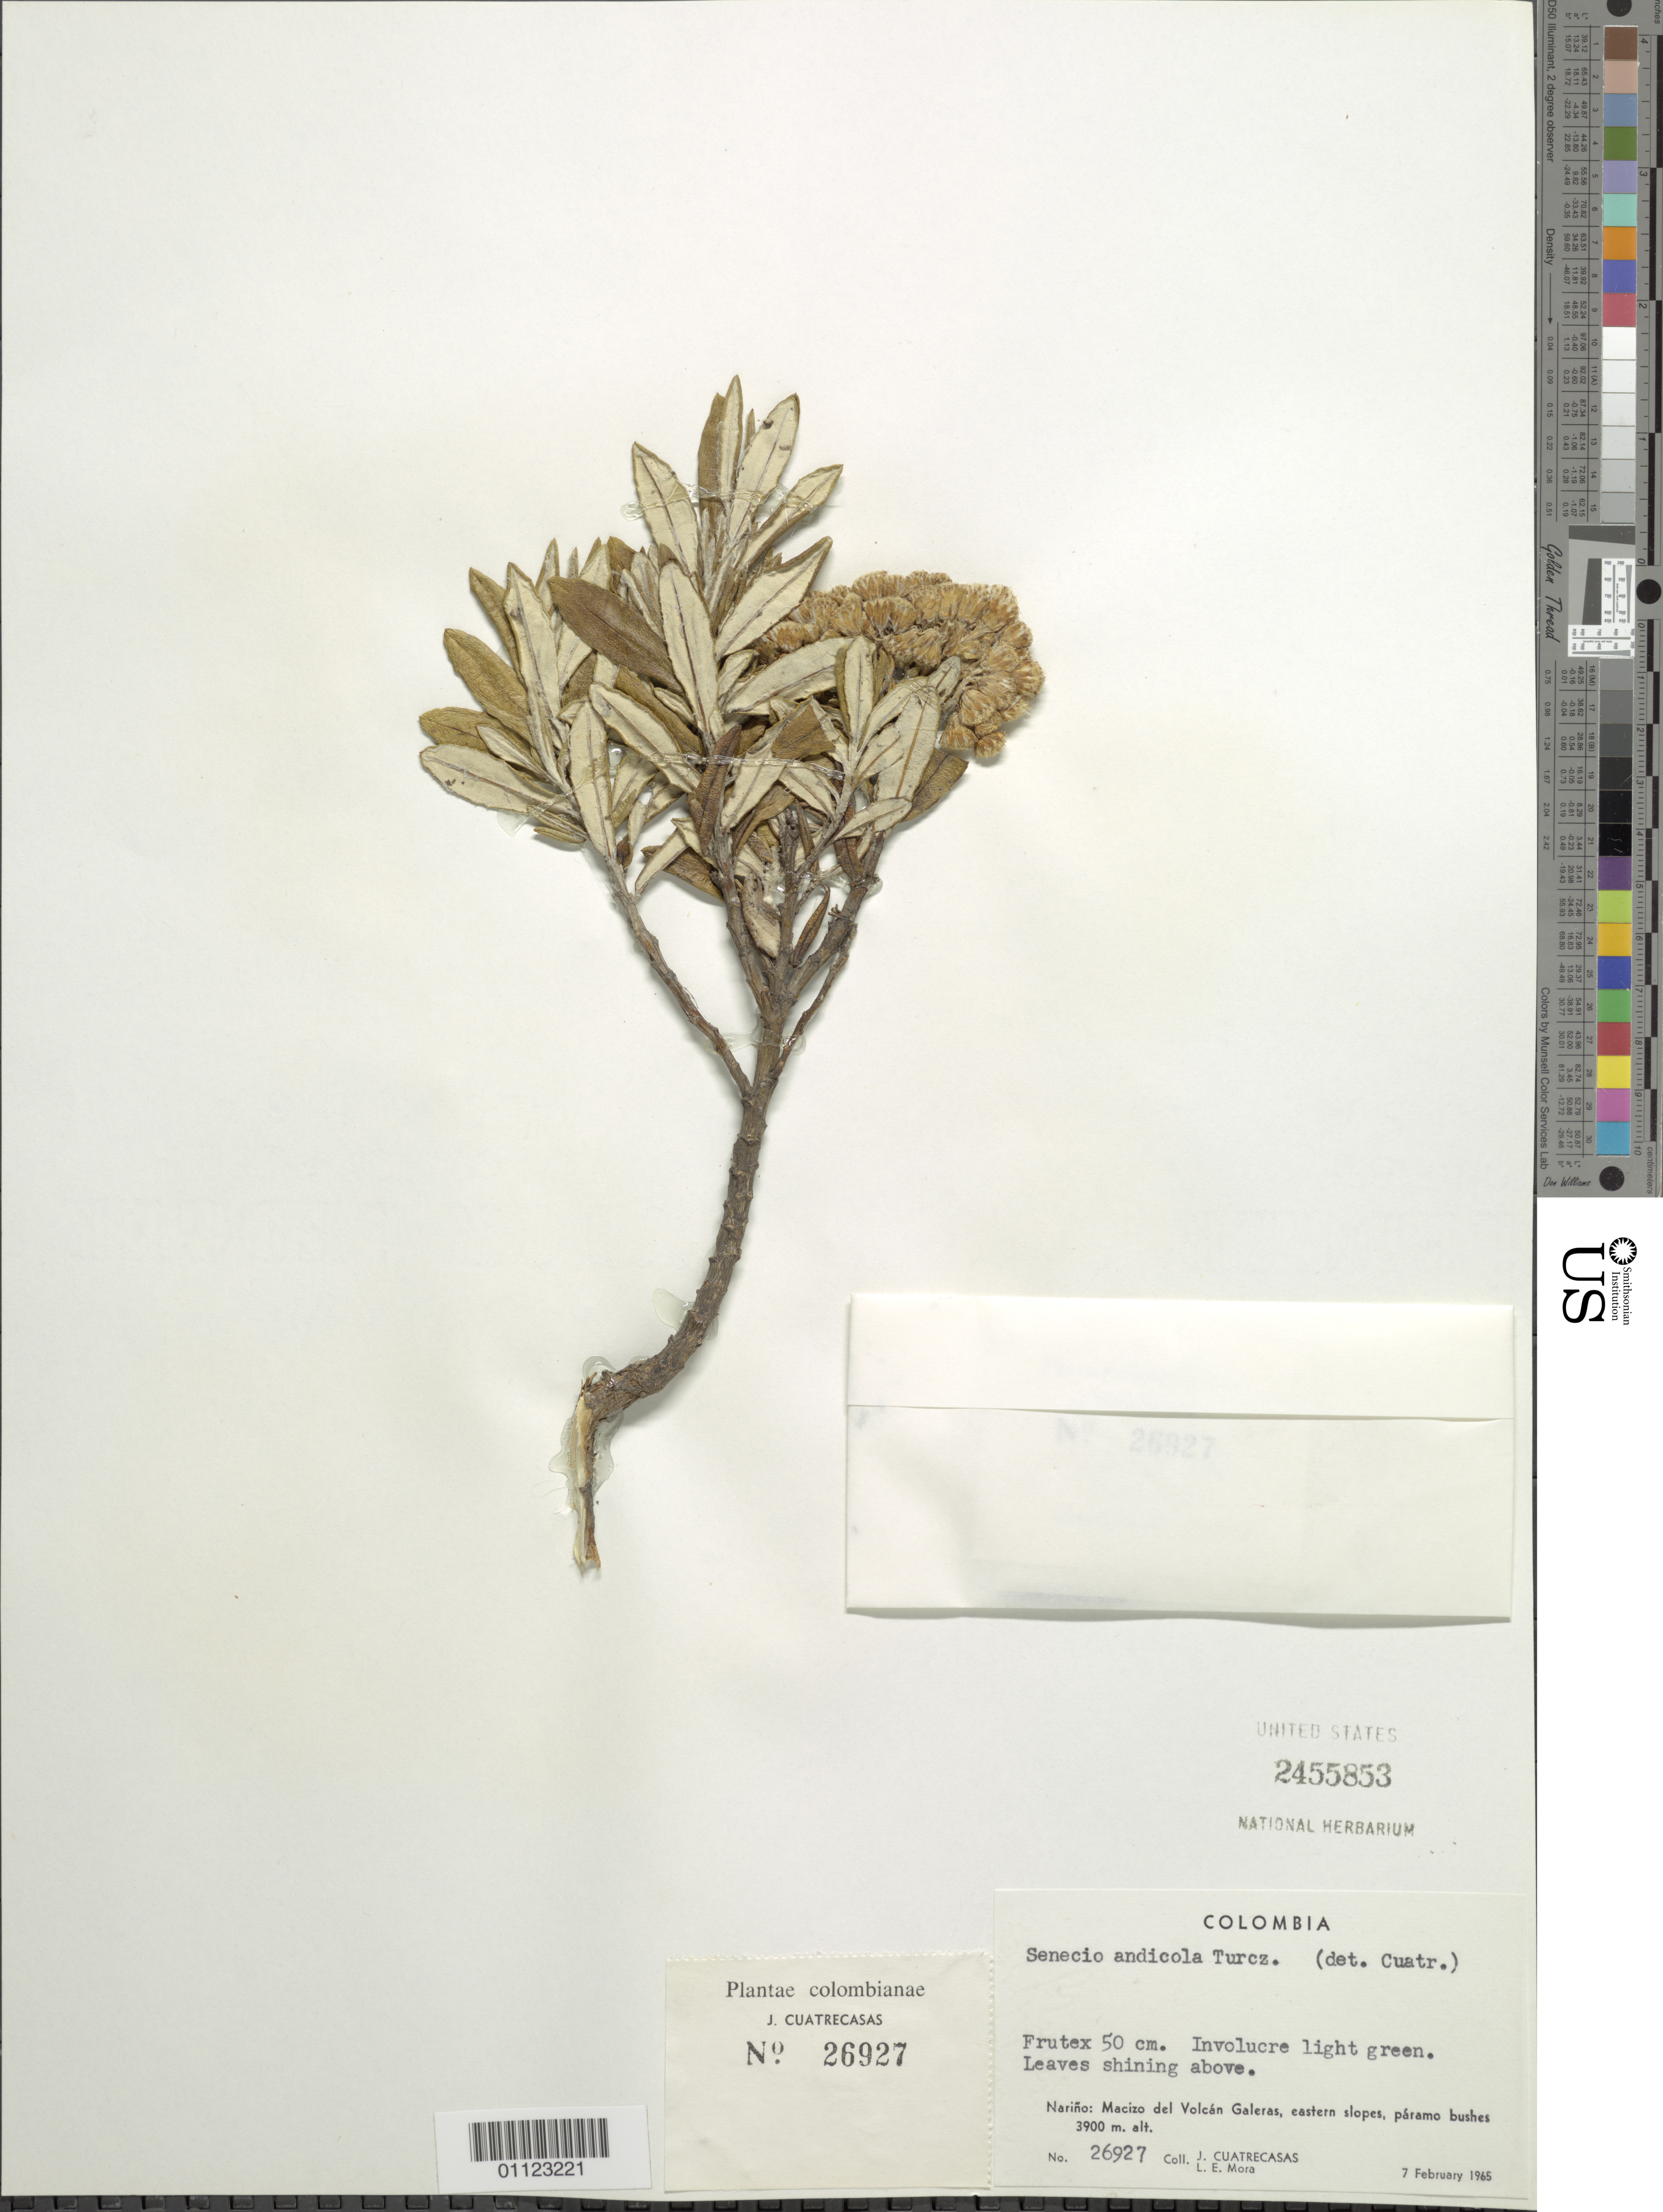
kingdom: Plantae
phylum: Tracheophyta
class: Magnoliopsida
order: Asterales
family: Asteraceae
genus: Pentacalia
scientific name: Pentacalia andicola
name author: (Turcz.) Cuatrec.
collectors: J. Cuatrecasas & L. E. Mora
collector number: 26927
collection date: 1965-02-07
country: Colombia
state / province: Nariño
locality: Macizo del Volcán Galeras, eastern slopes.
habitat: Paramo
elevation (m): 3900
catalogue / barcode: US 2455853